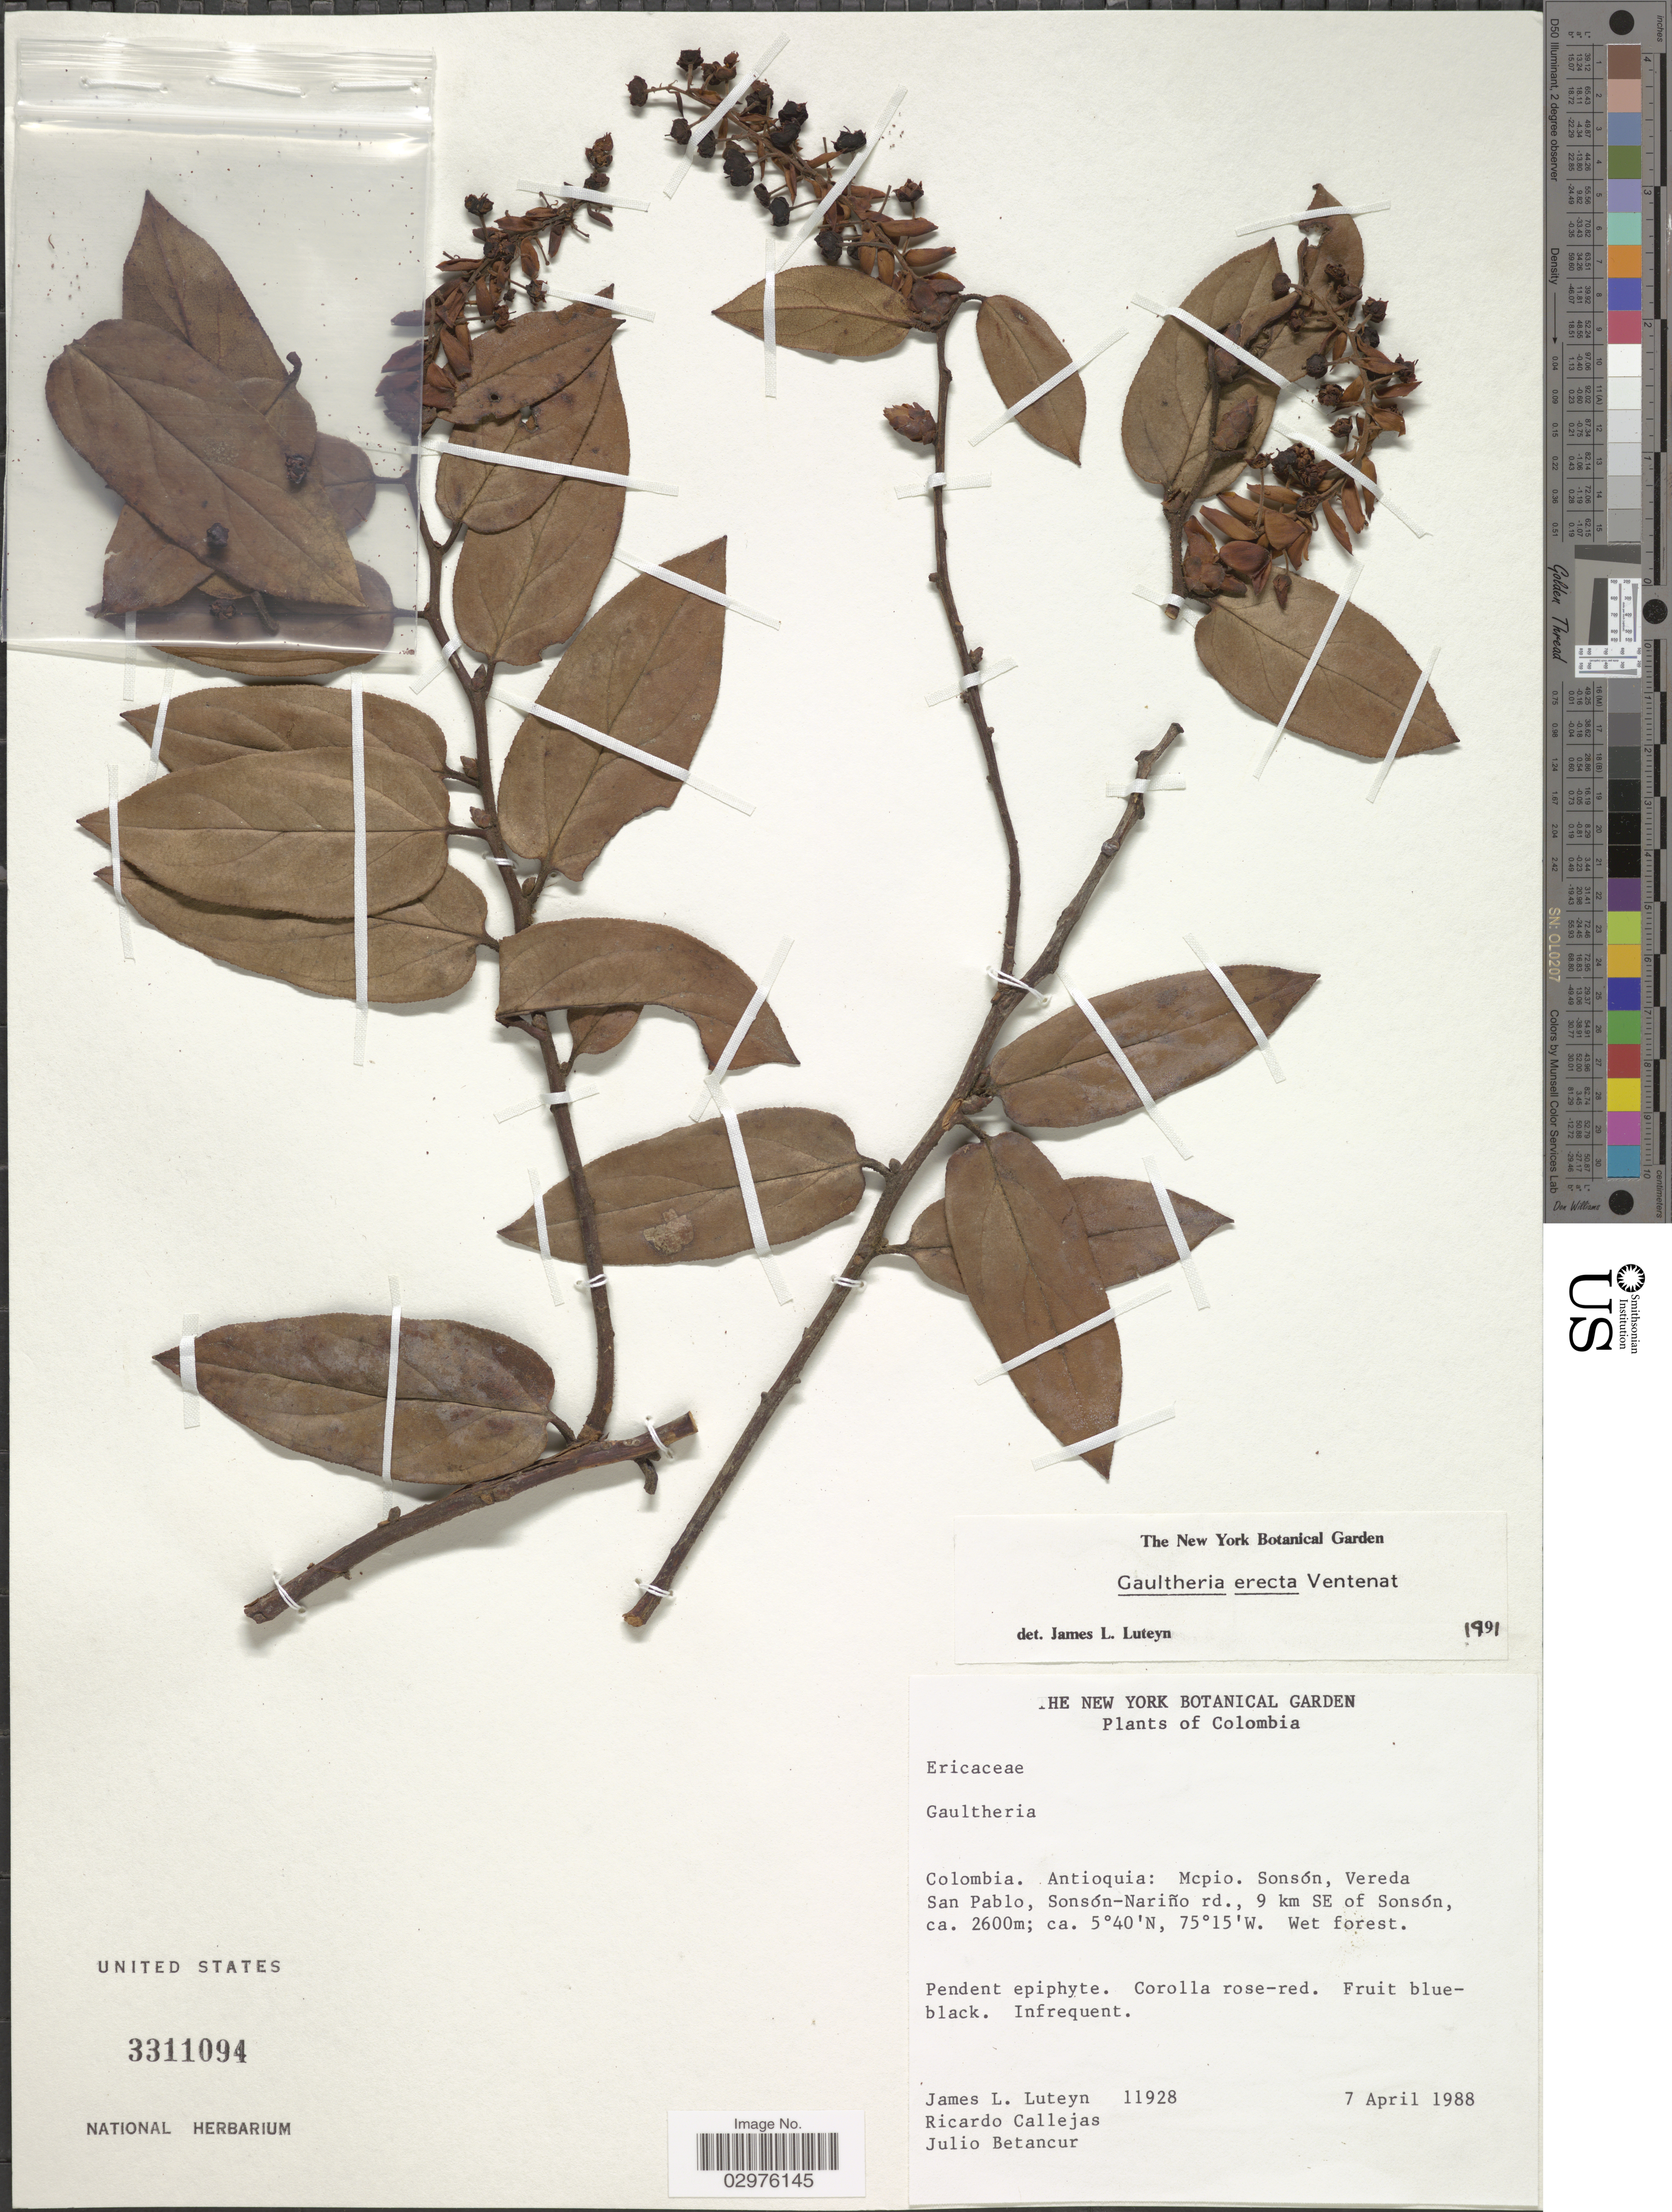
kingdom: Plantae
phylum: Tracheophyta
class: Magnoliopsida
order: Ericales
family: Ericaceae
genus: Gaultheria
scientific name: Gaultheria erecta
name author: Vent.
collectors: J. L. Luteyn, R. Callejas & J. Betancur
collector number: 11928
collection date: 1988-04-07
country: Colombia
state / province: Antioquia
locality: Antioquia: Mcpio. Sonsón, Vereda San Pablo, Sonsón-Nariño rd., 9 km SE of Sonsón.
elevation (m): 2600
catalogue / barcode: US 3311094